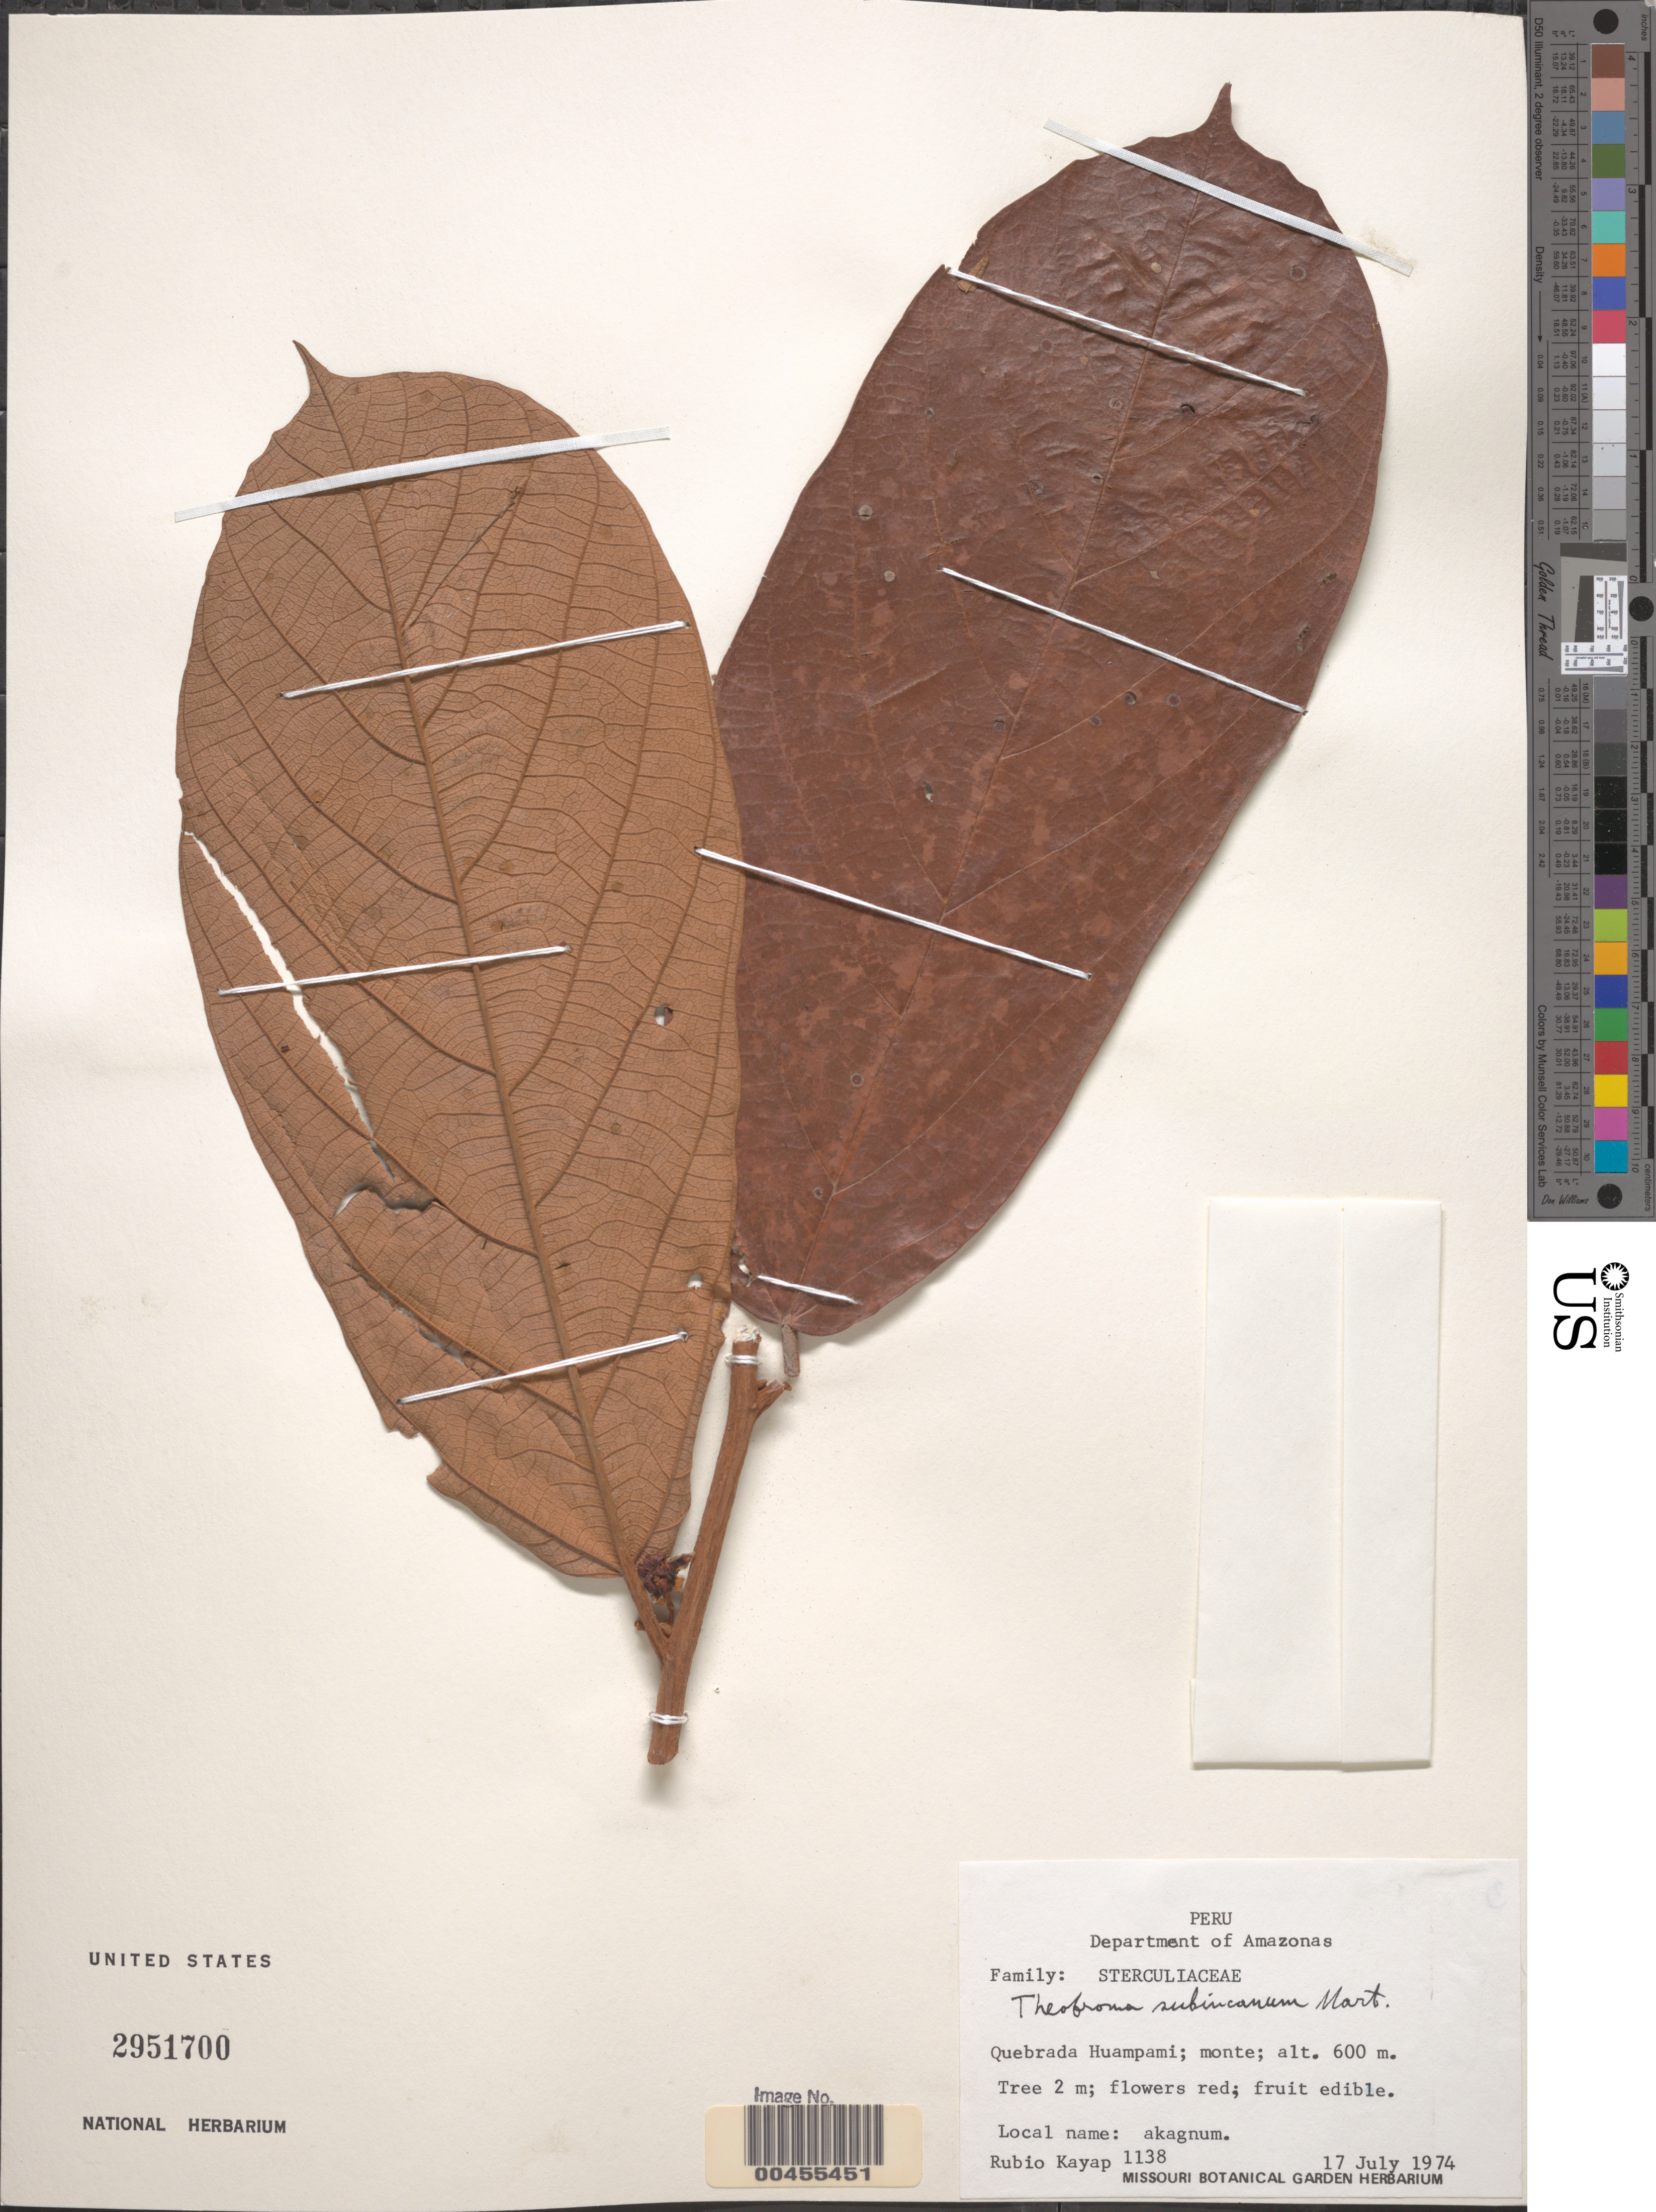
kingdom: Plantae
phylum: Tracheophyta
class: Magnoliopsida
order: Malvales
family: Malvaceae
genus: Theobroma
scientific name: Theobroma subincanum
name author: Mart.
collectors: R. Kayap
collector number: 1138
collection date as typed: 17 Jul 1974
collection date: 1974-07-17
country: Peru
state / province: Amazonas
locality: Quebrada Huampami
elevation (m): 600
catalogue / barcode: US 2951700